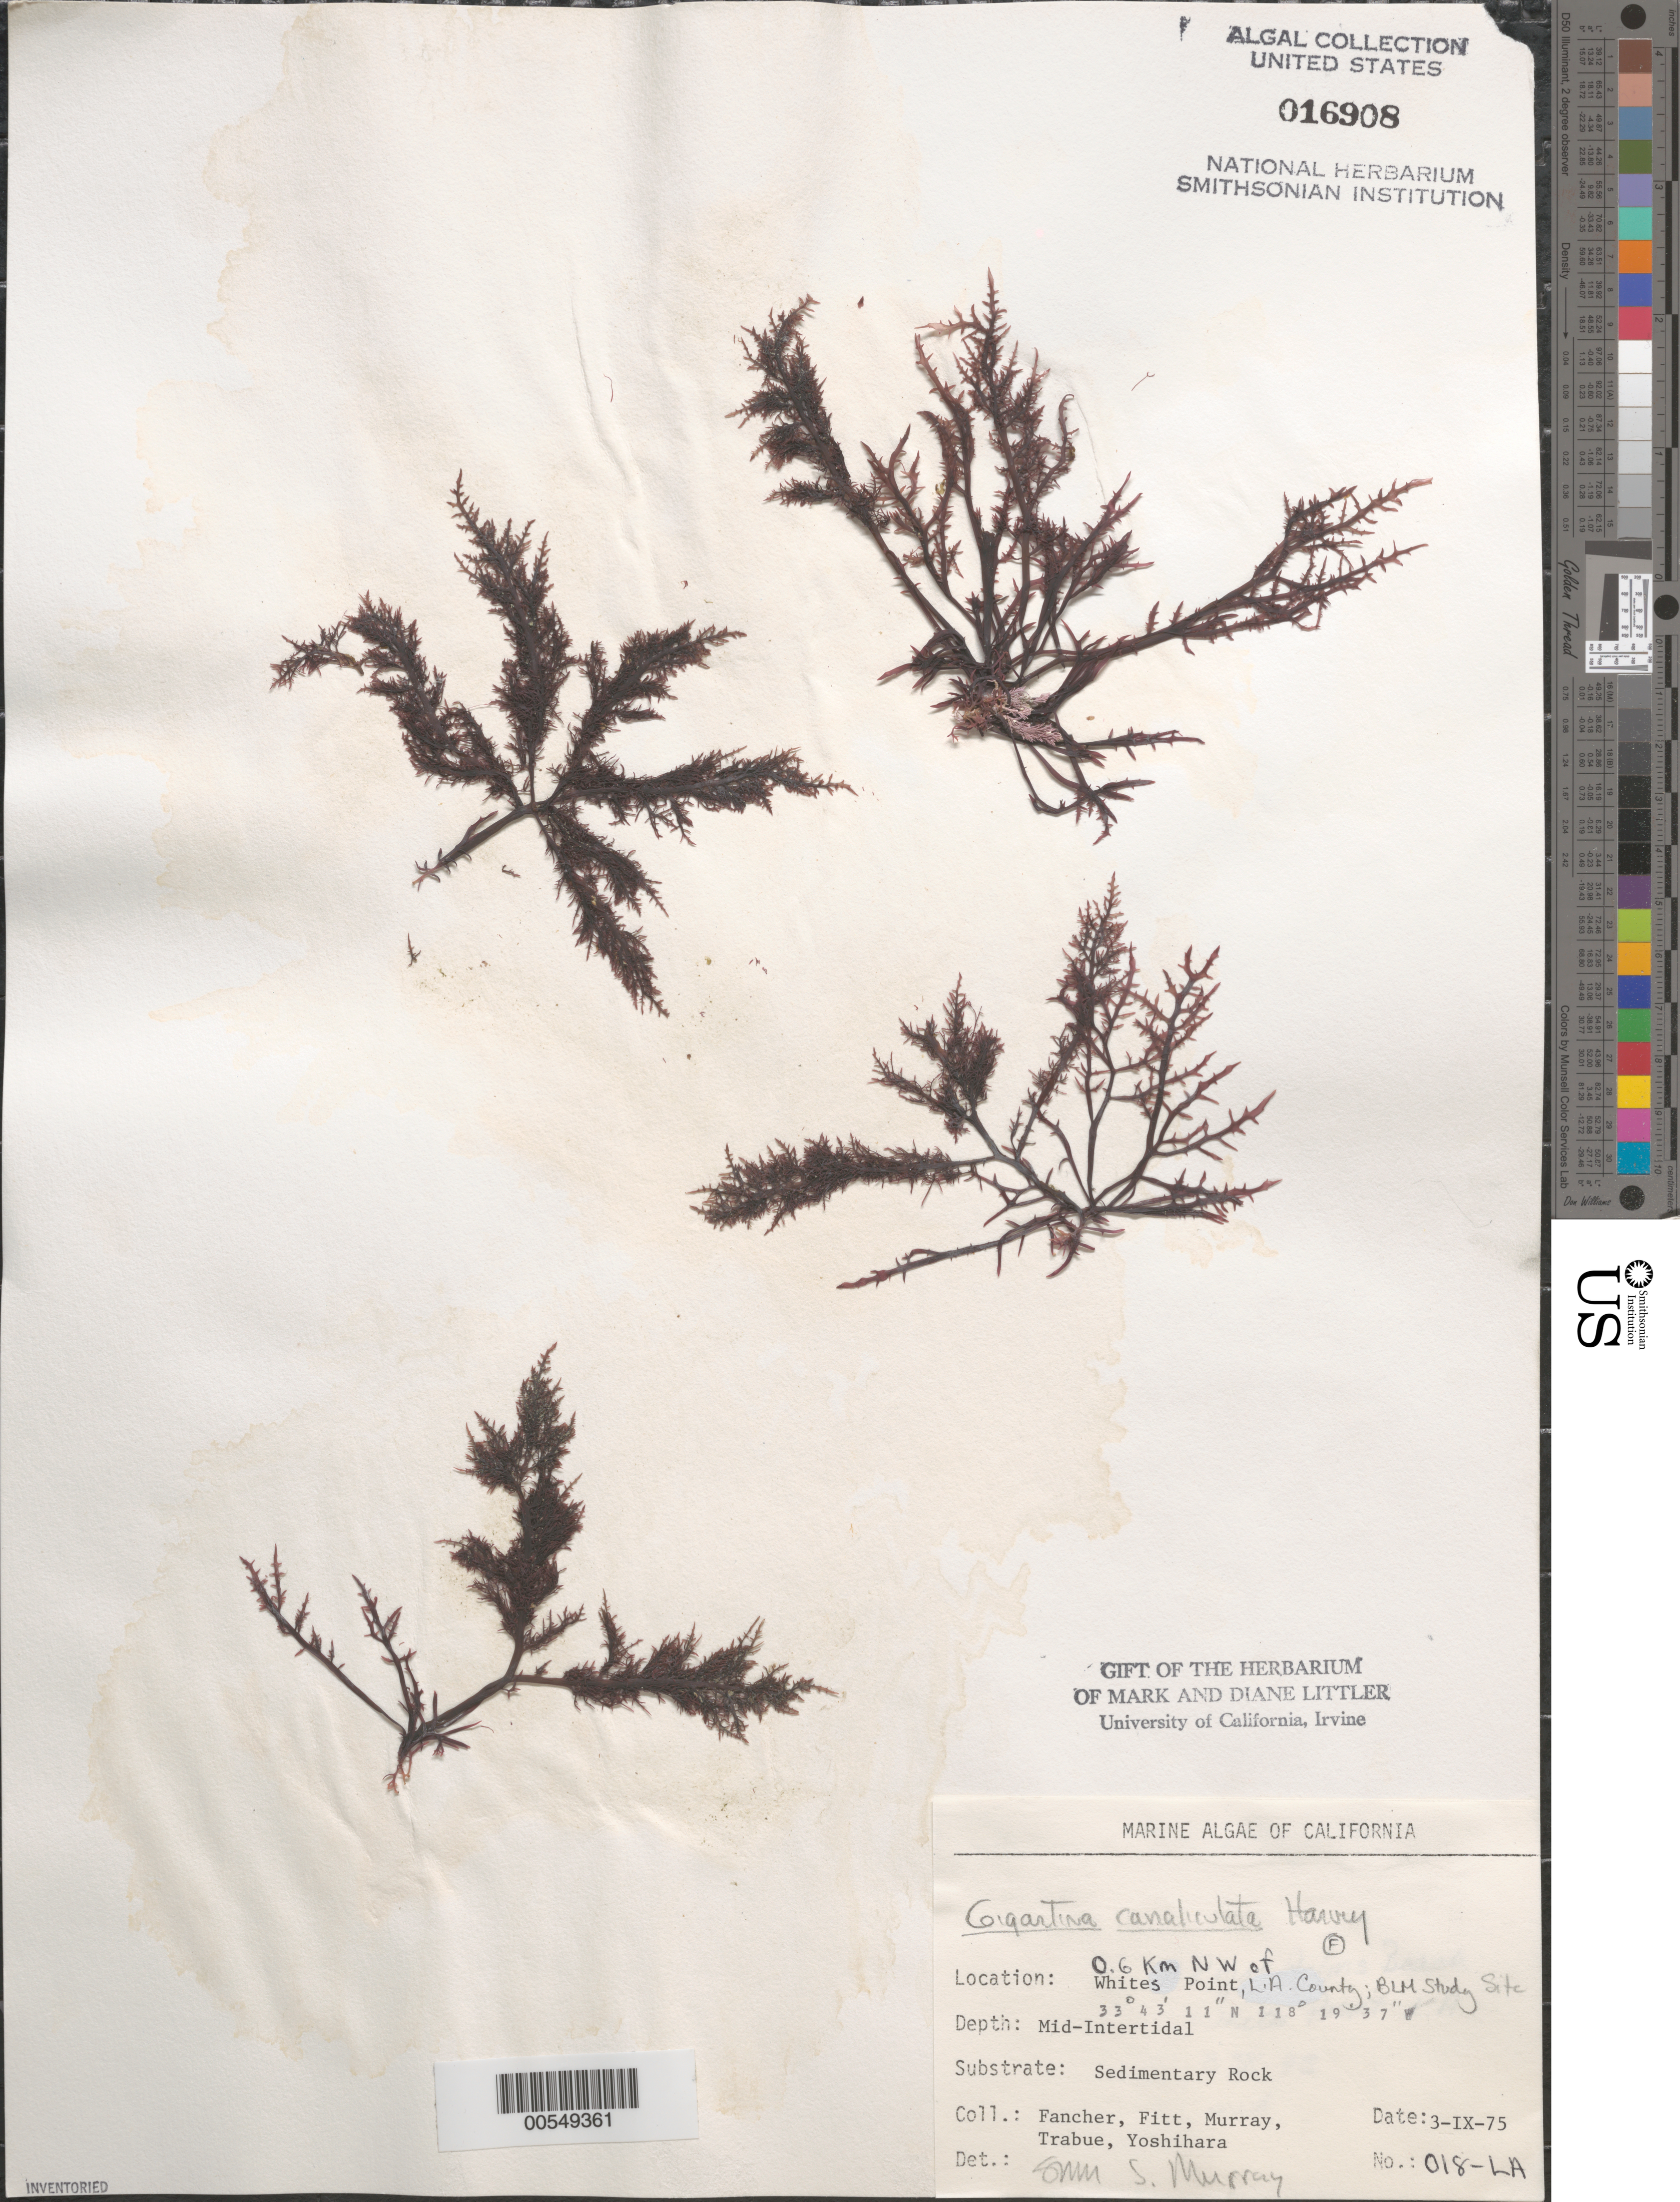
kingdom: Plantae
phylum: Rhodophyta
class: Florideophyceae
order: Gigartinales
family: Gigartinaceae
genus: Chondracanthus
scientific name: Chondracanthus canaliculatus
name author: (Harv.) Guiry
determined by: Algae name updating Project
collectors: J. Fancher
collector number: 018-la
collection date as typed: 03 Sep 1975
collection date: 1975-09-03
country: United States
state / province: California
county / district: Los Angeles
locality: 0.6 km northwest of Whites Point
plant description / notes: BLM-SOCALBIGHT Rocky Intertidal Survey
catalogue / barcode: US 16908